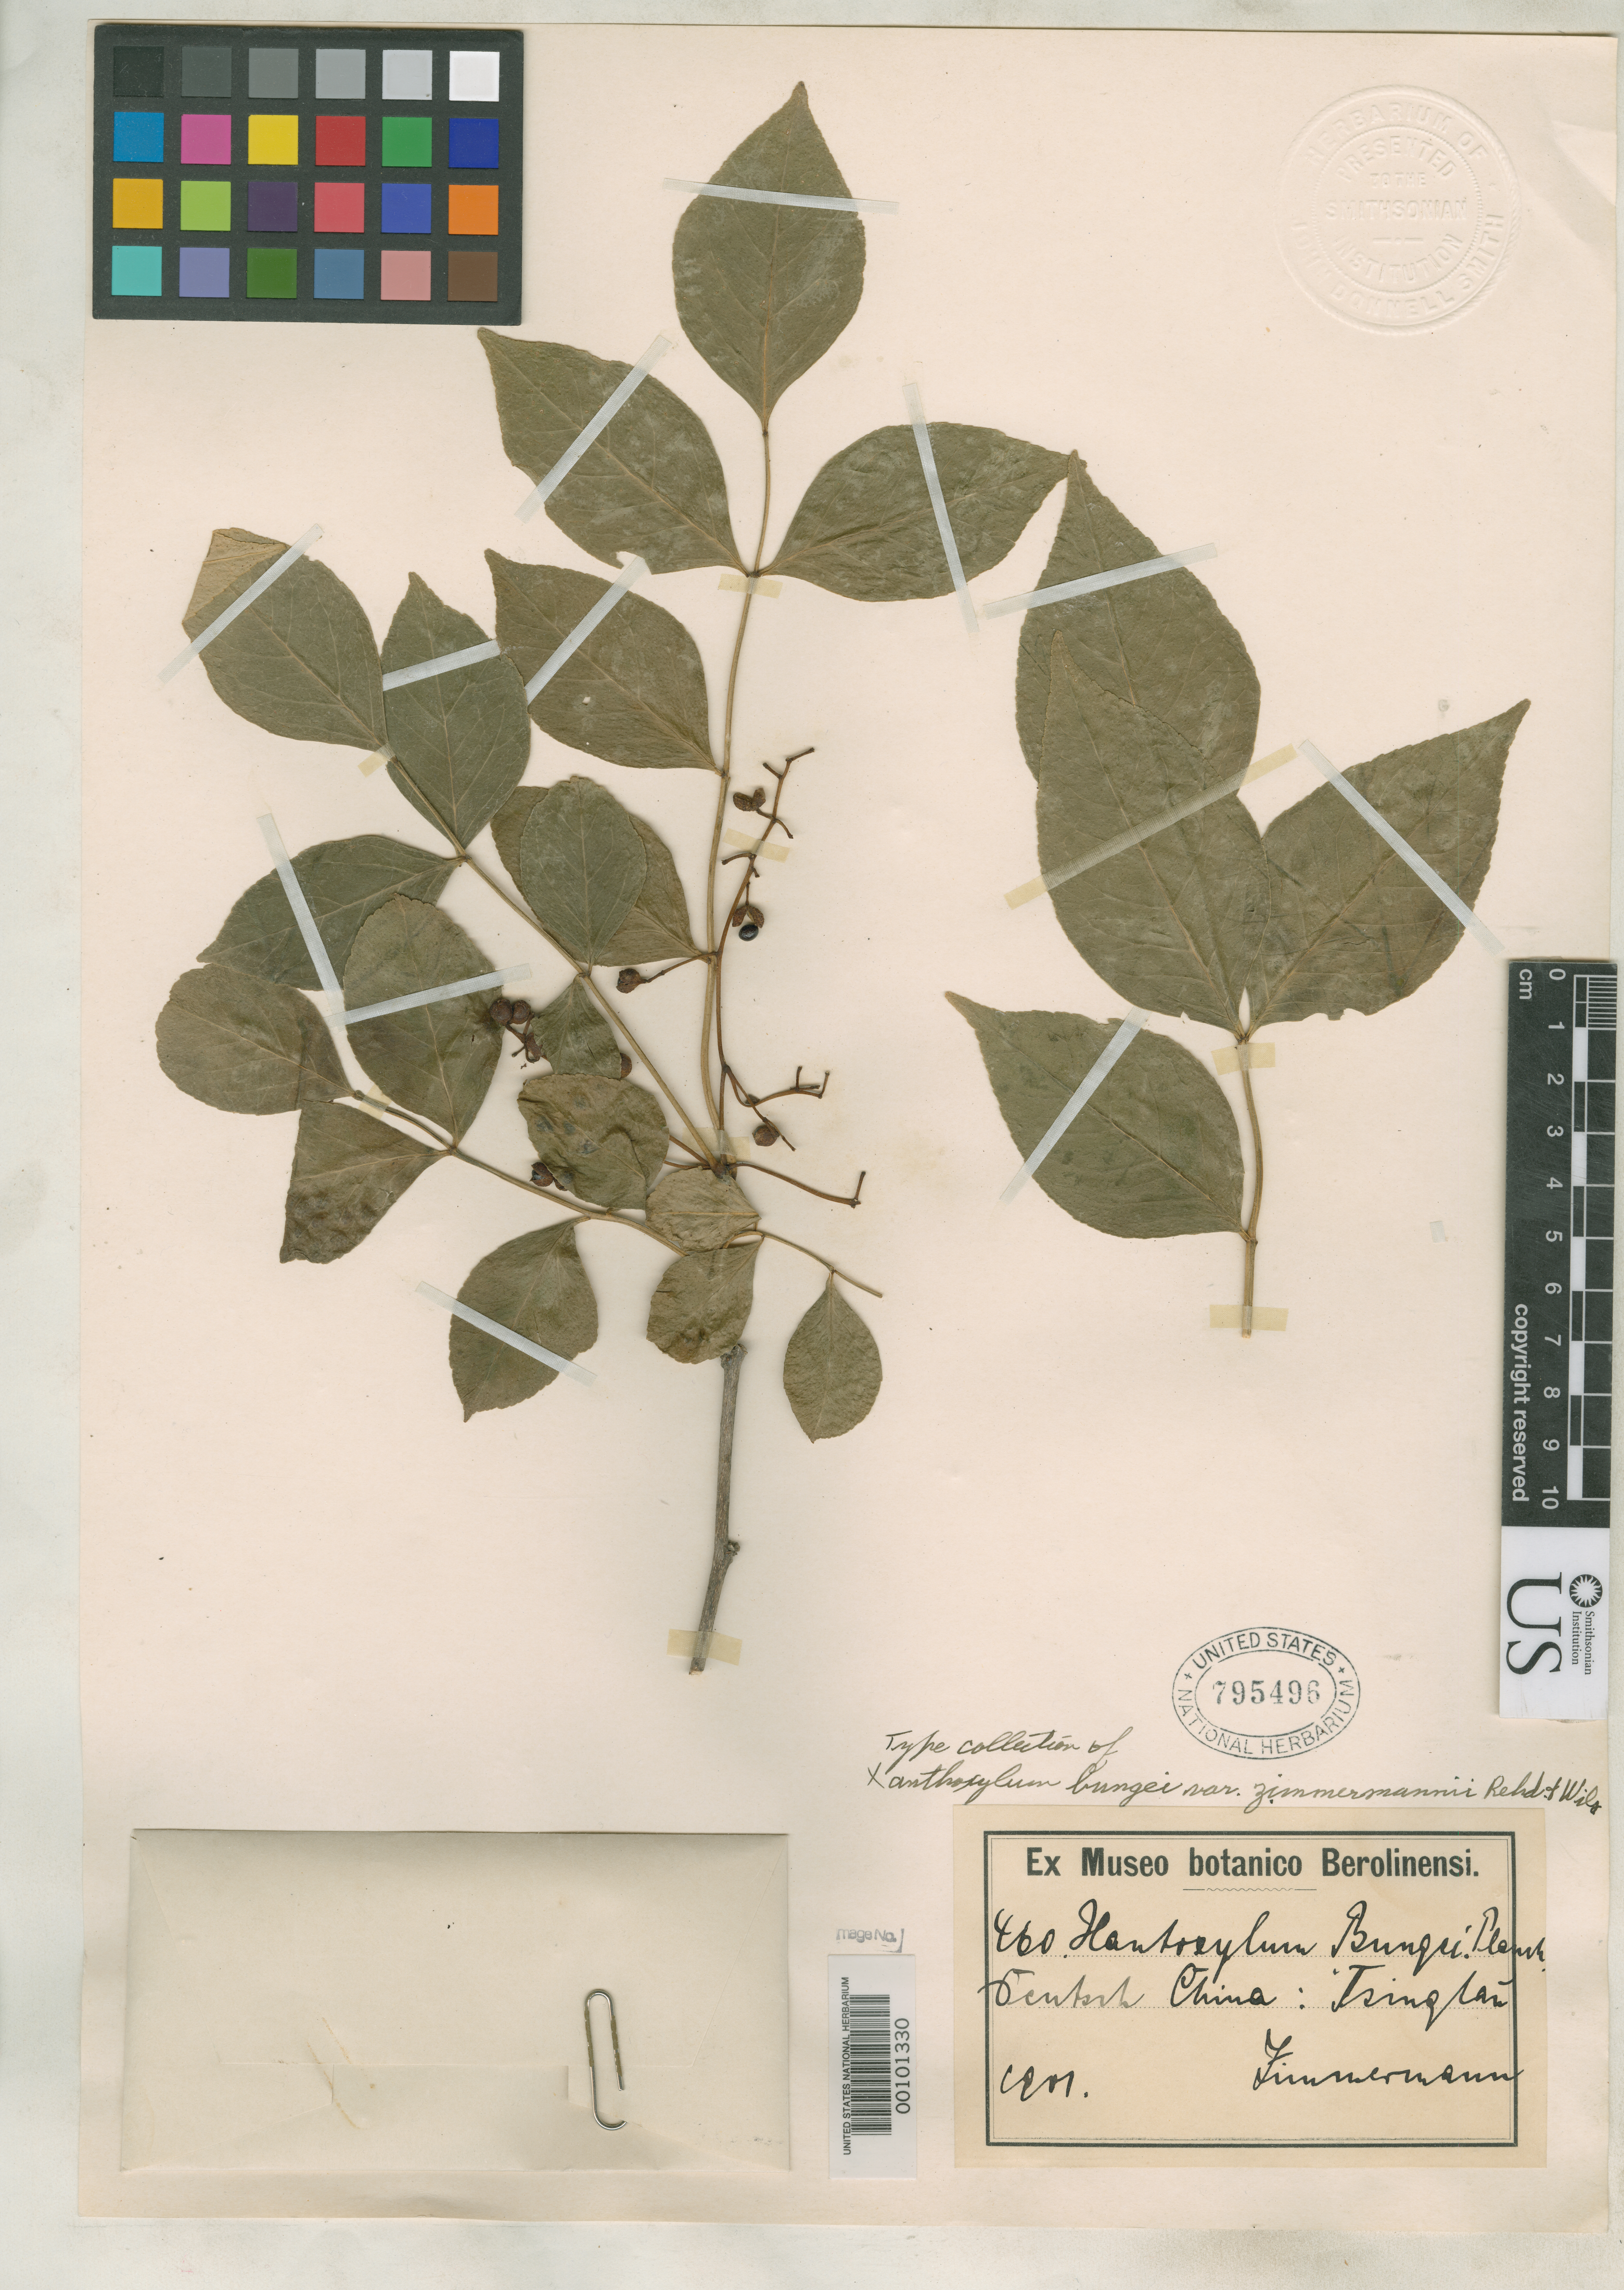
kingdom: Plantae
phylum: Tracheophyta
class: Magnoliopsida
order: Sapindales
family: Rutaceae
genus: Zanthoxylum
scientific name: Zanthoxylum bungei var. zimmermannii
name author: Rehder & E.H. Wilson in Sarg.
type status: Isotype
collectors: R. Zimmermann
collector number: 460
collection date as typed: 1901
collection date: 1901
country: China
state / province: Shandong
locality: Tsingtau.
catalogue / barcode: US 795496